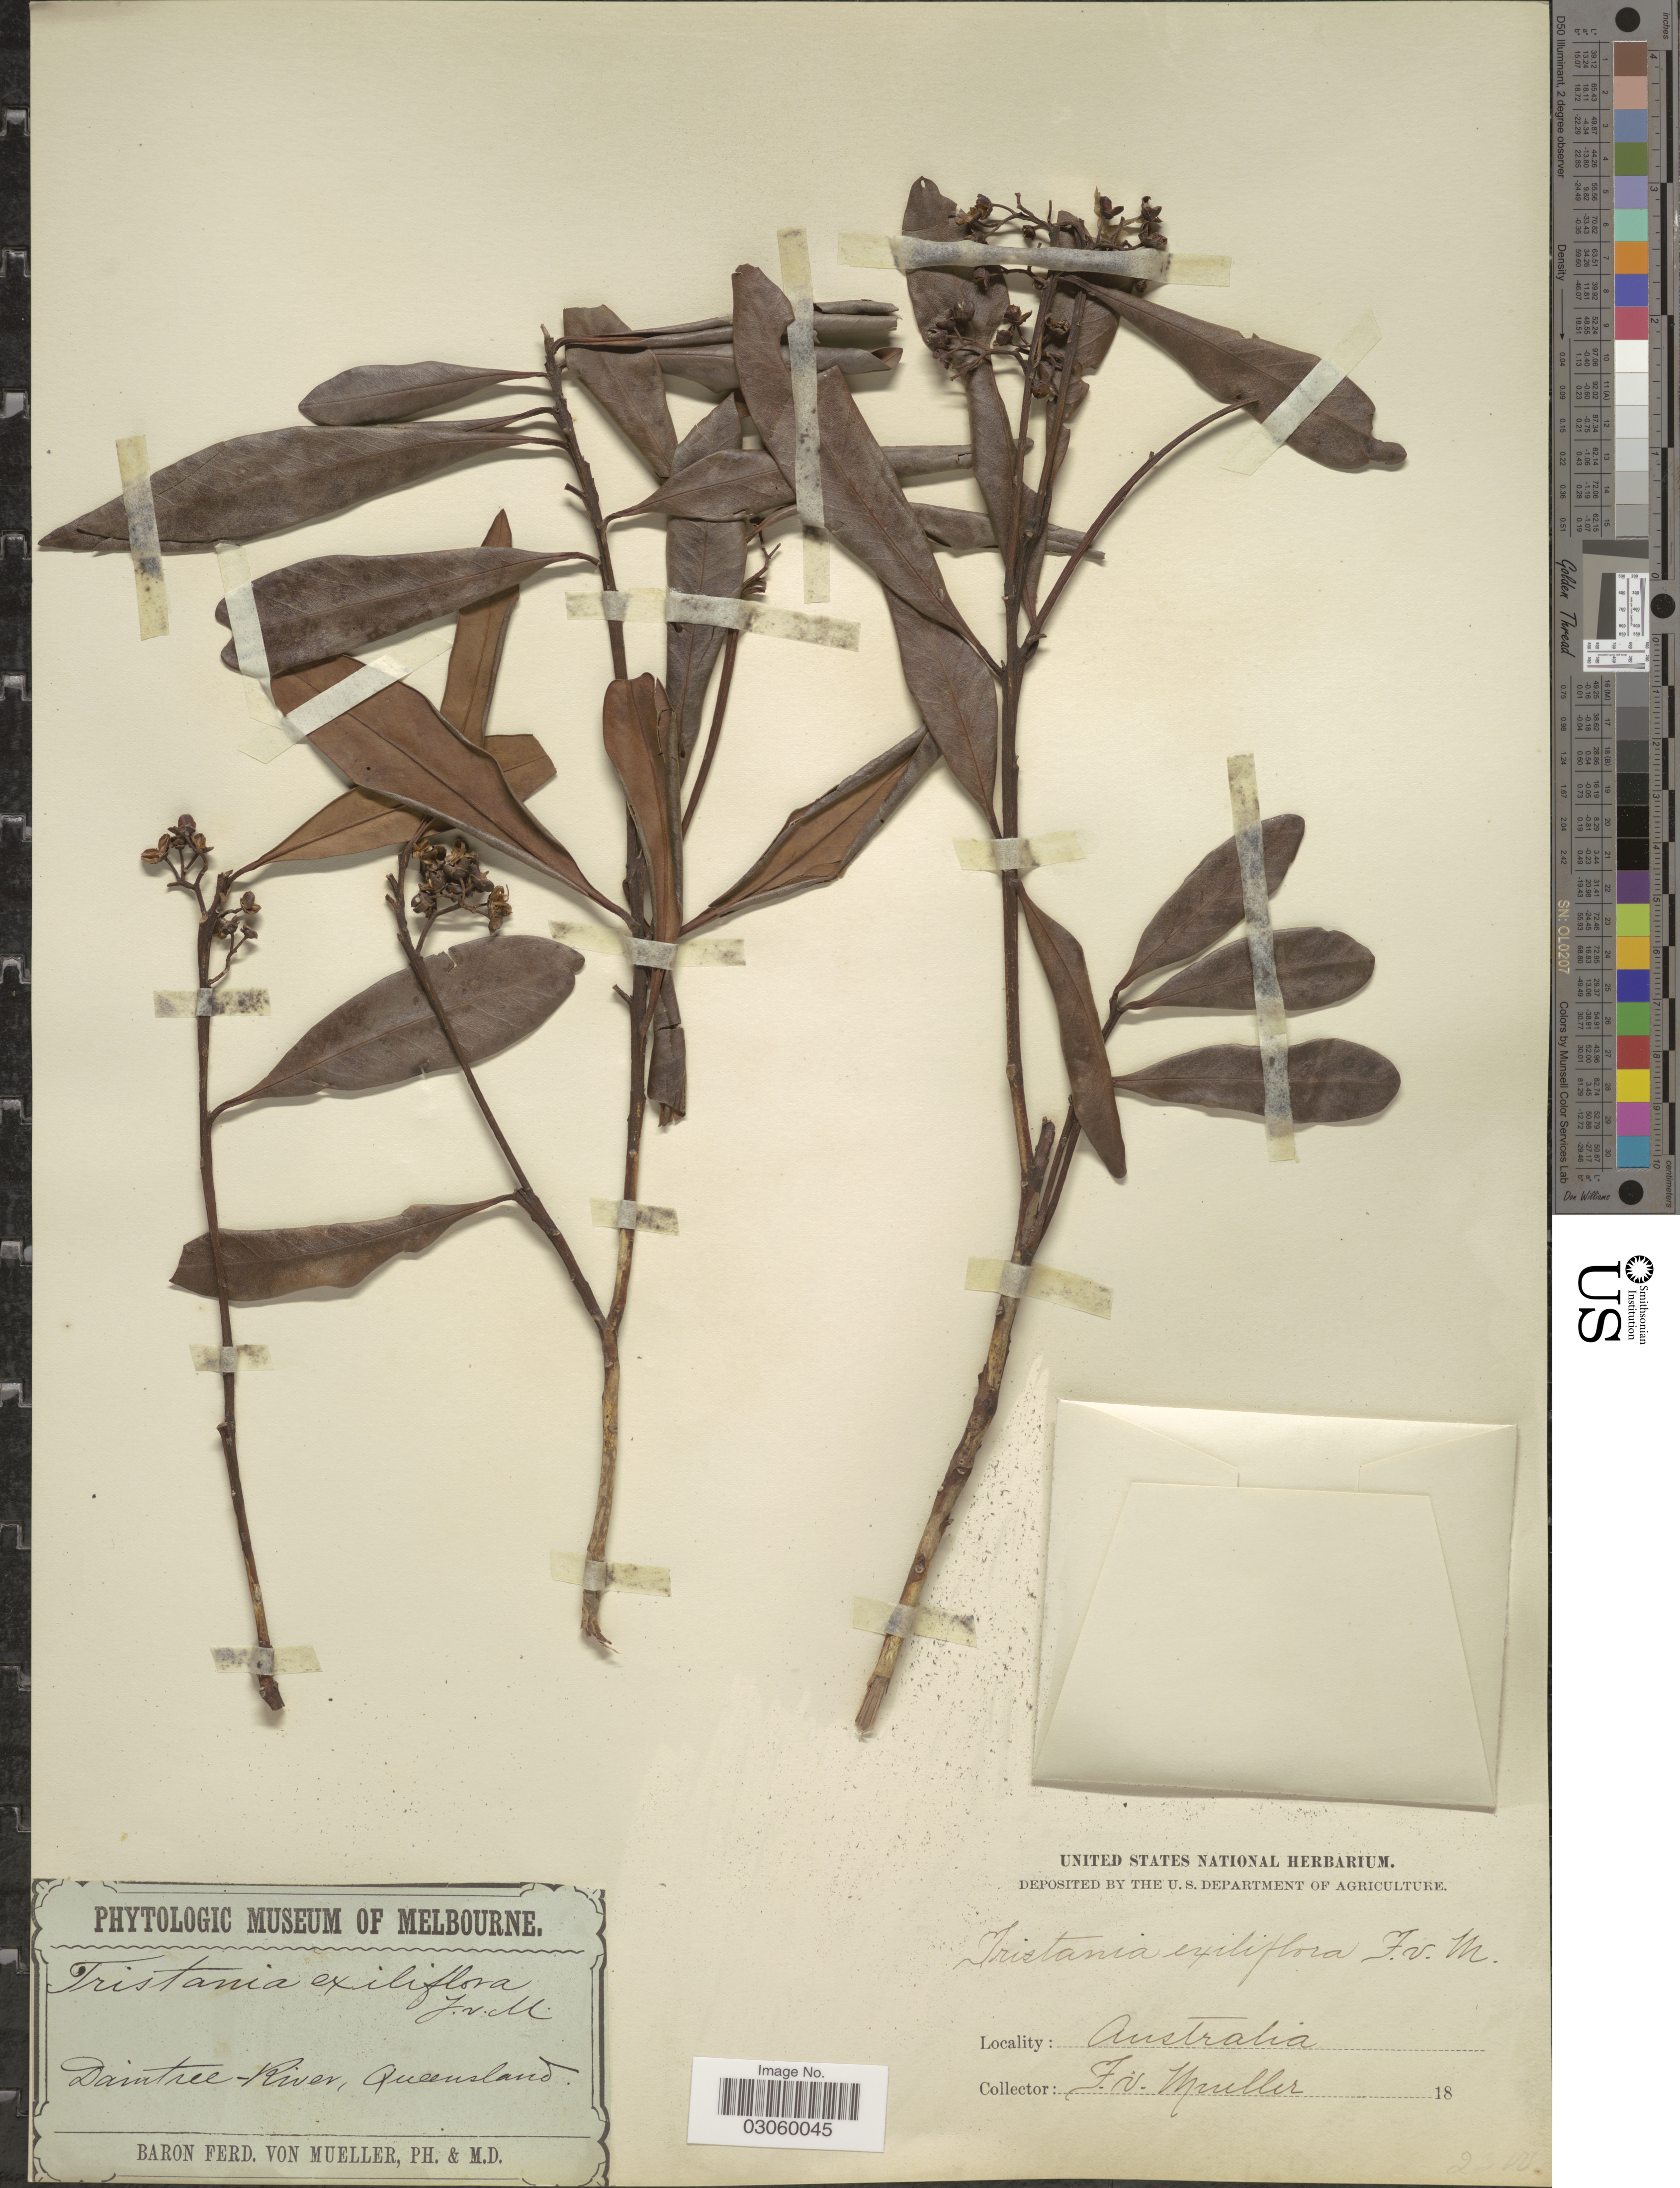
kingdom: Plantae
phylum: Tracheophyta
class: Magnoliopsida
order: Myrtales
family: Myrtaceae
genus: Tristaniopsis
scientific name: Tristaniopsis exiliflora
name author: (F. Muell.) P.G. Wilson & J. T. Waterh.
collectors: F. Mueller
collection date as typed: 18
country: Australia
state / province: Queensland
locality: Daintree River.